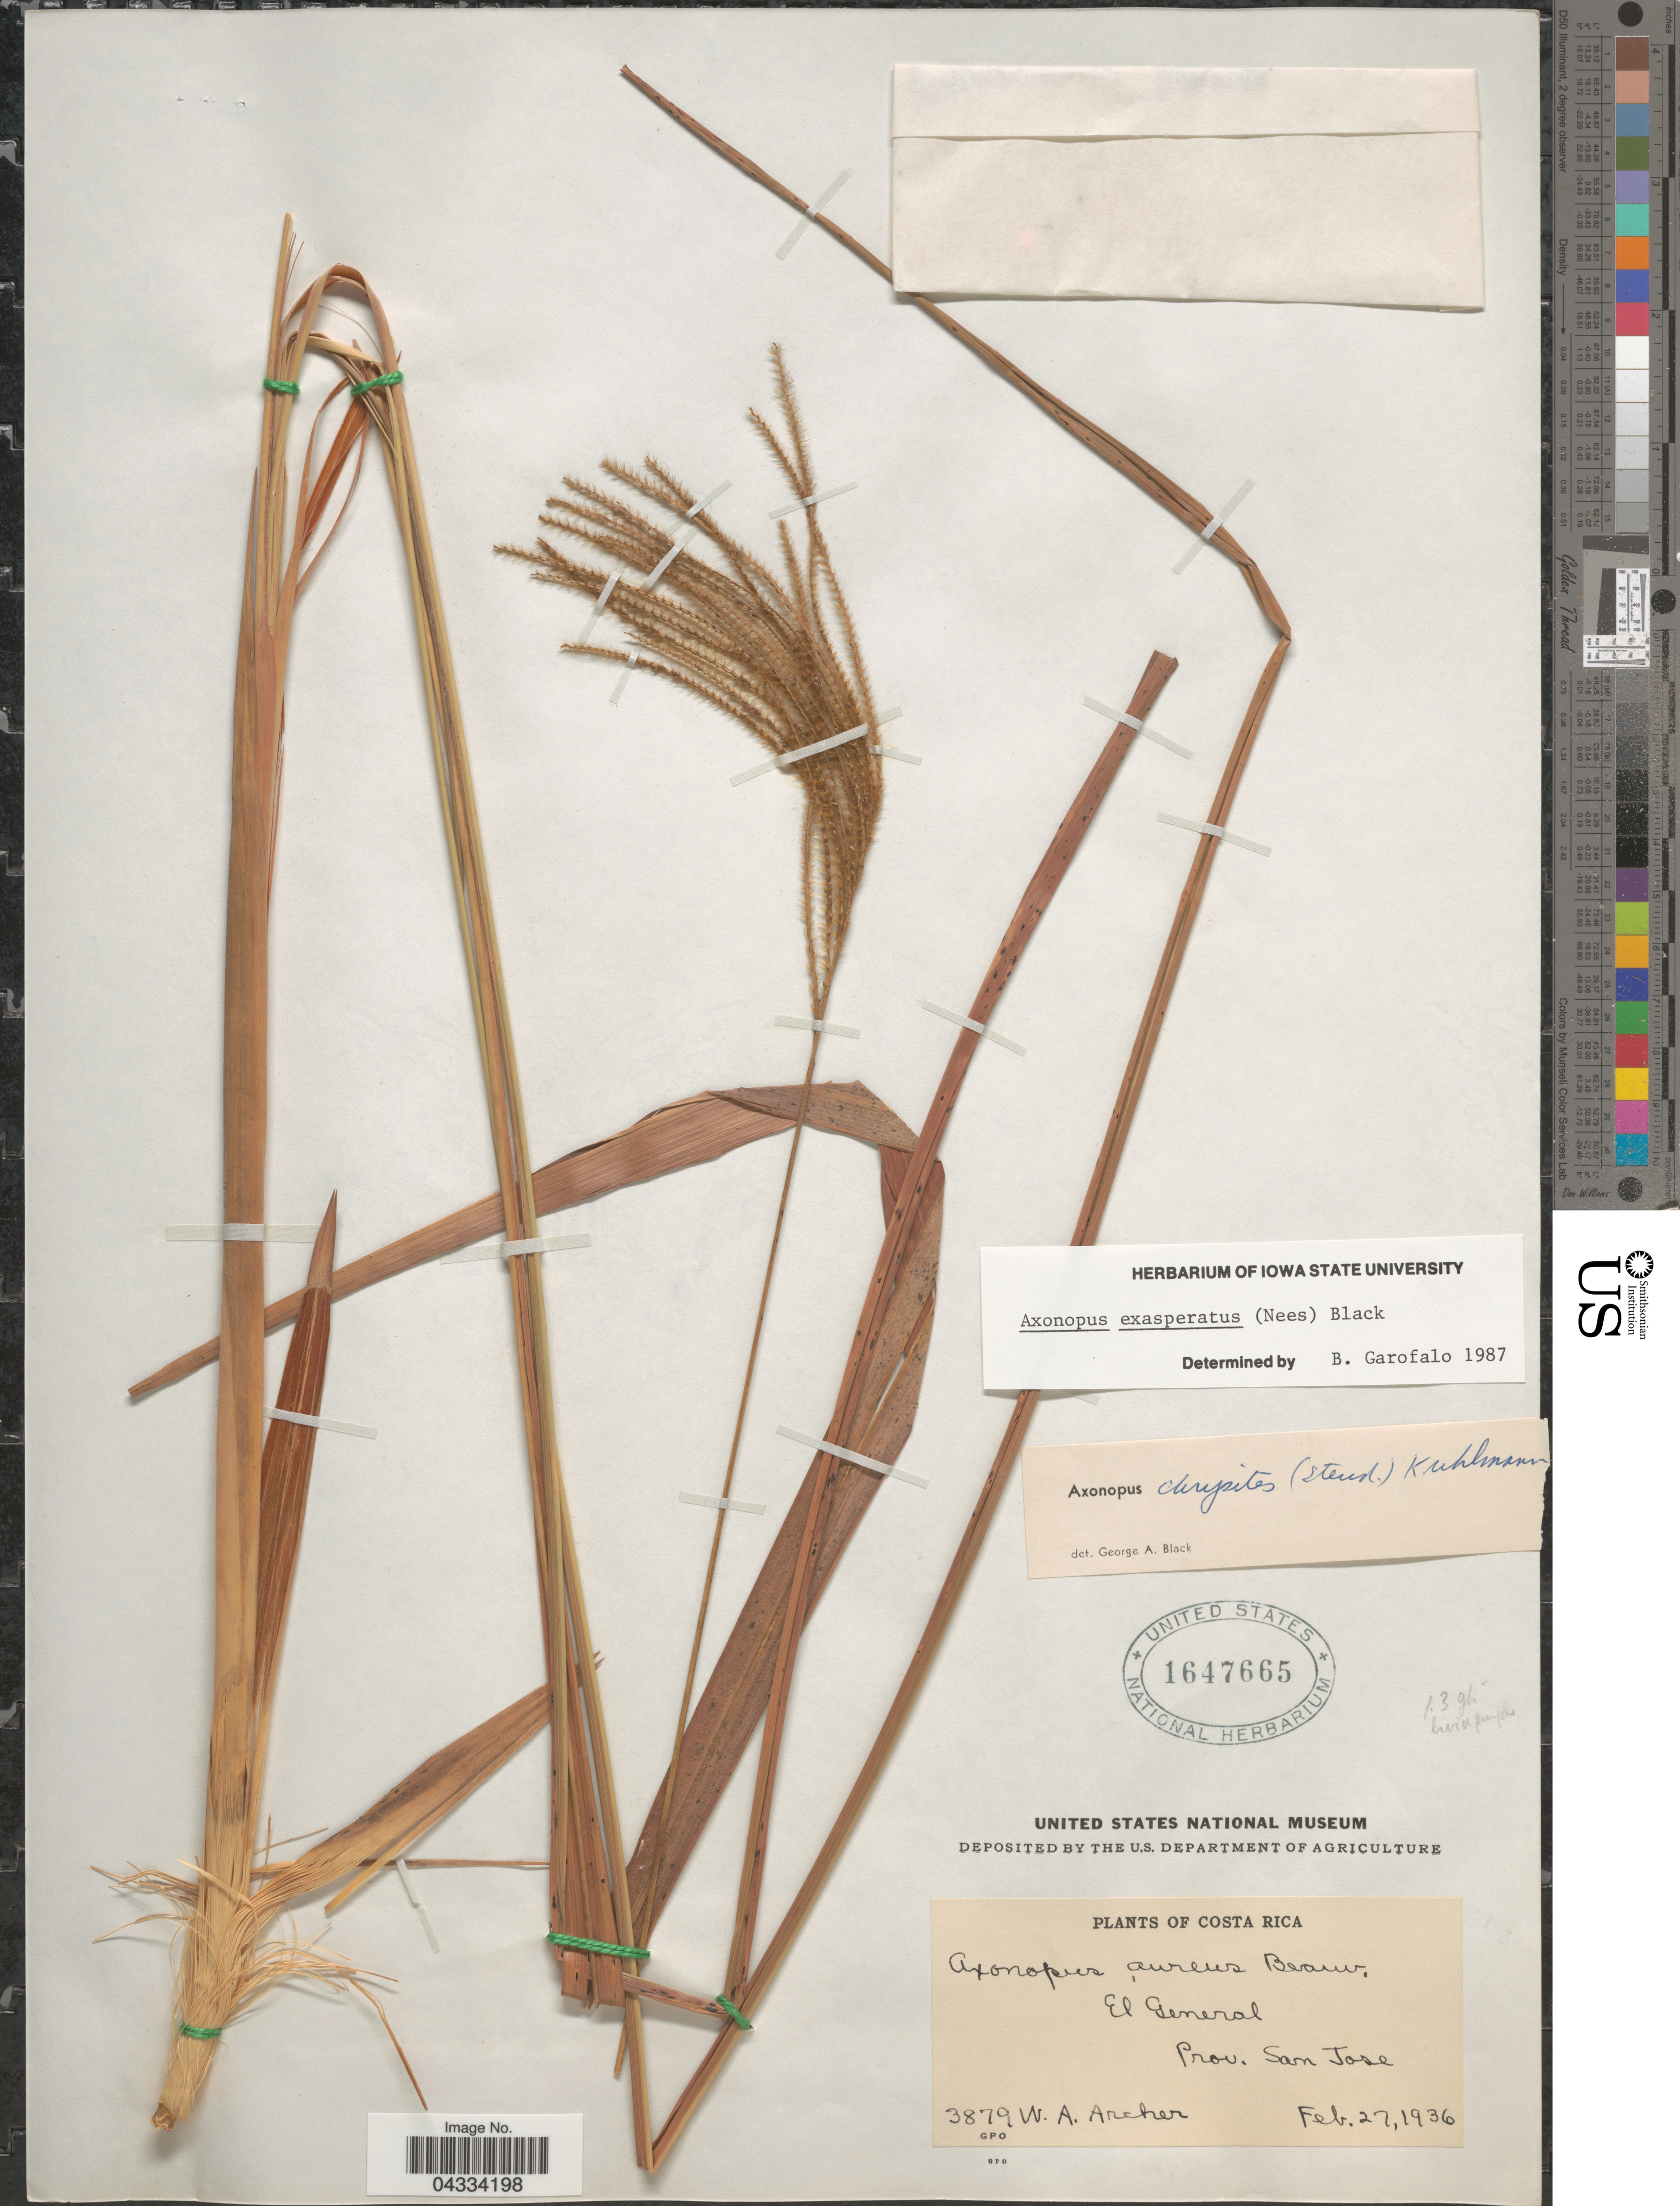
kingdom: Plantae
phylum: Tracheophyta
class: Liliopsida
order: Poales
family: Poaceae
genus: Axonopus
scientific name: Axonopus aureus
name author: P. Beauv.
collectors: W. Archer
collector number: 3879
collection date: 1936-02-27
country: Costa Rica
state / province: San José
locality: El General.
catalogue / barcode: US 1647665